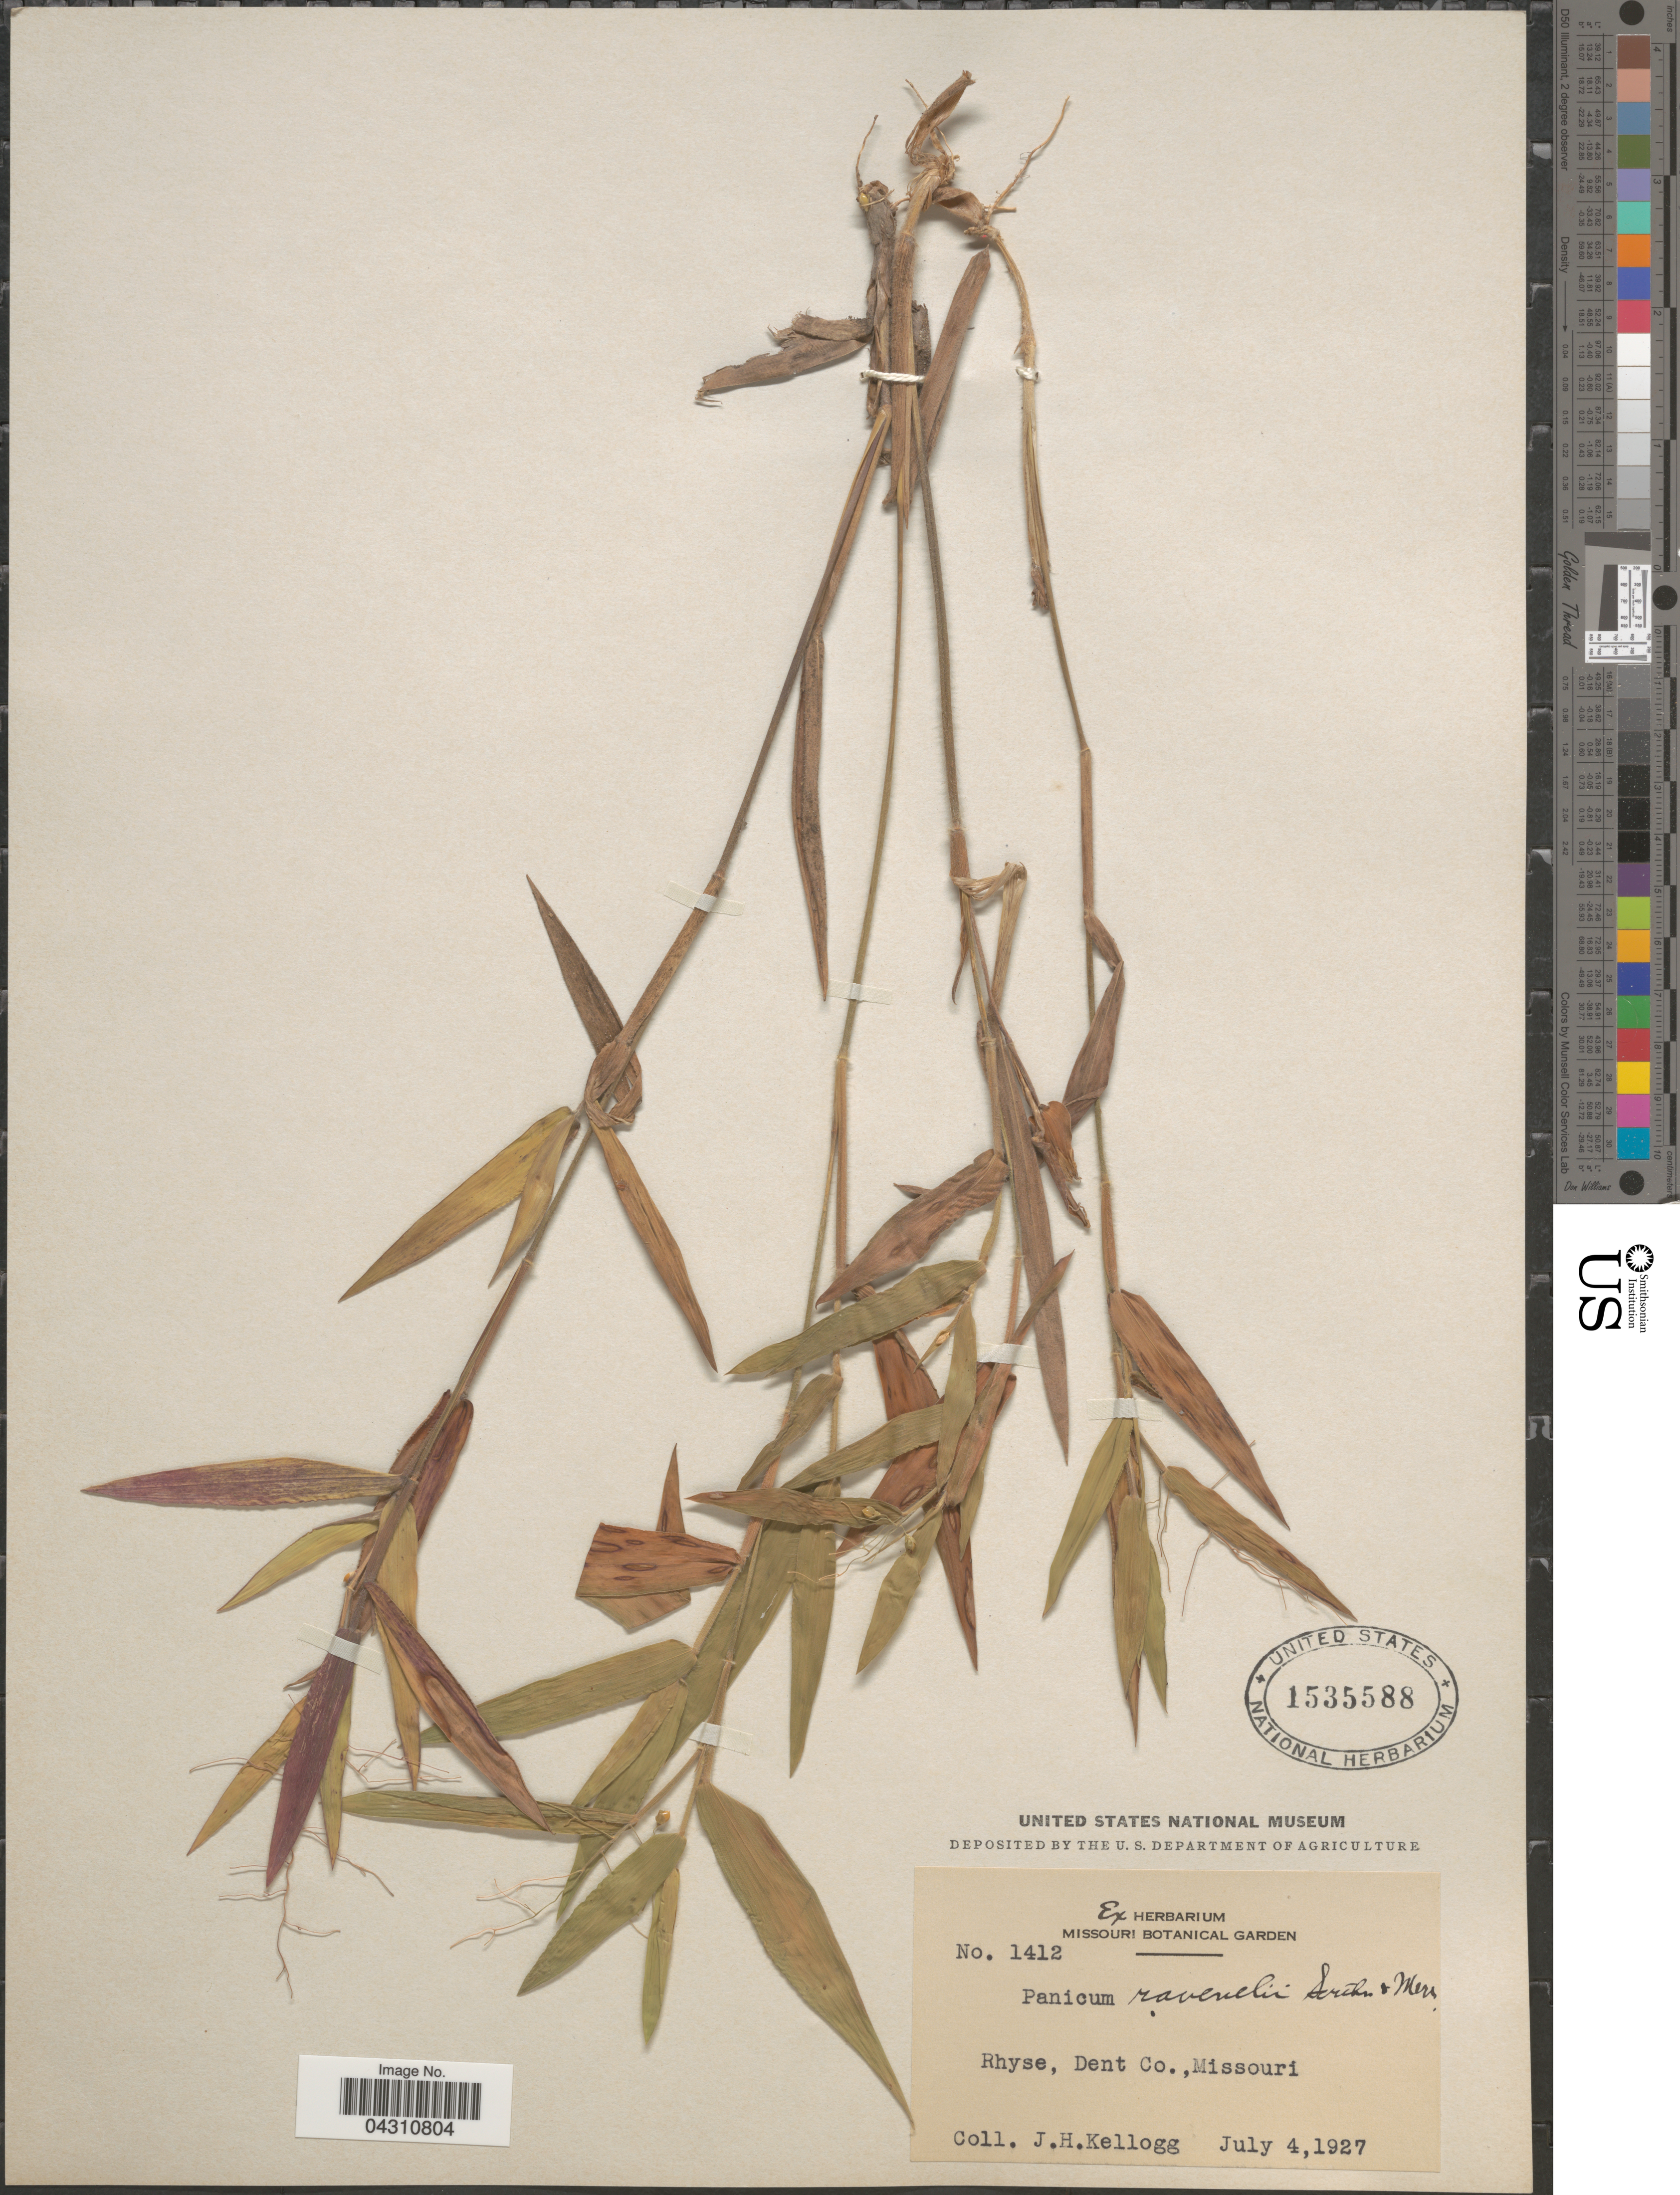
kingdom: Plantae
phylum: Tracheophyta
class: Liliopsida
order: Poales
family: Poaceae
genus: Dichanthelium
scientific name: Dichanthelium ravenelii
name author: (Scribn. & Merr.) Gould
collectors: J. H. Kellogg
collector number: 1412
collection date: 1927-07-04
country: United States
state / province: Missouri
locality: Rhyse, Dent Co.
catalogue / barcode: US 1535588